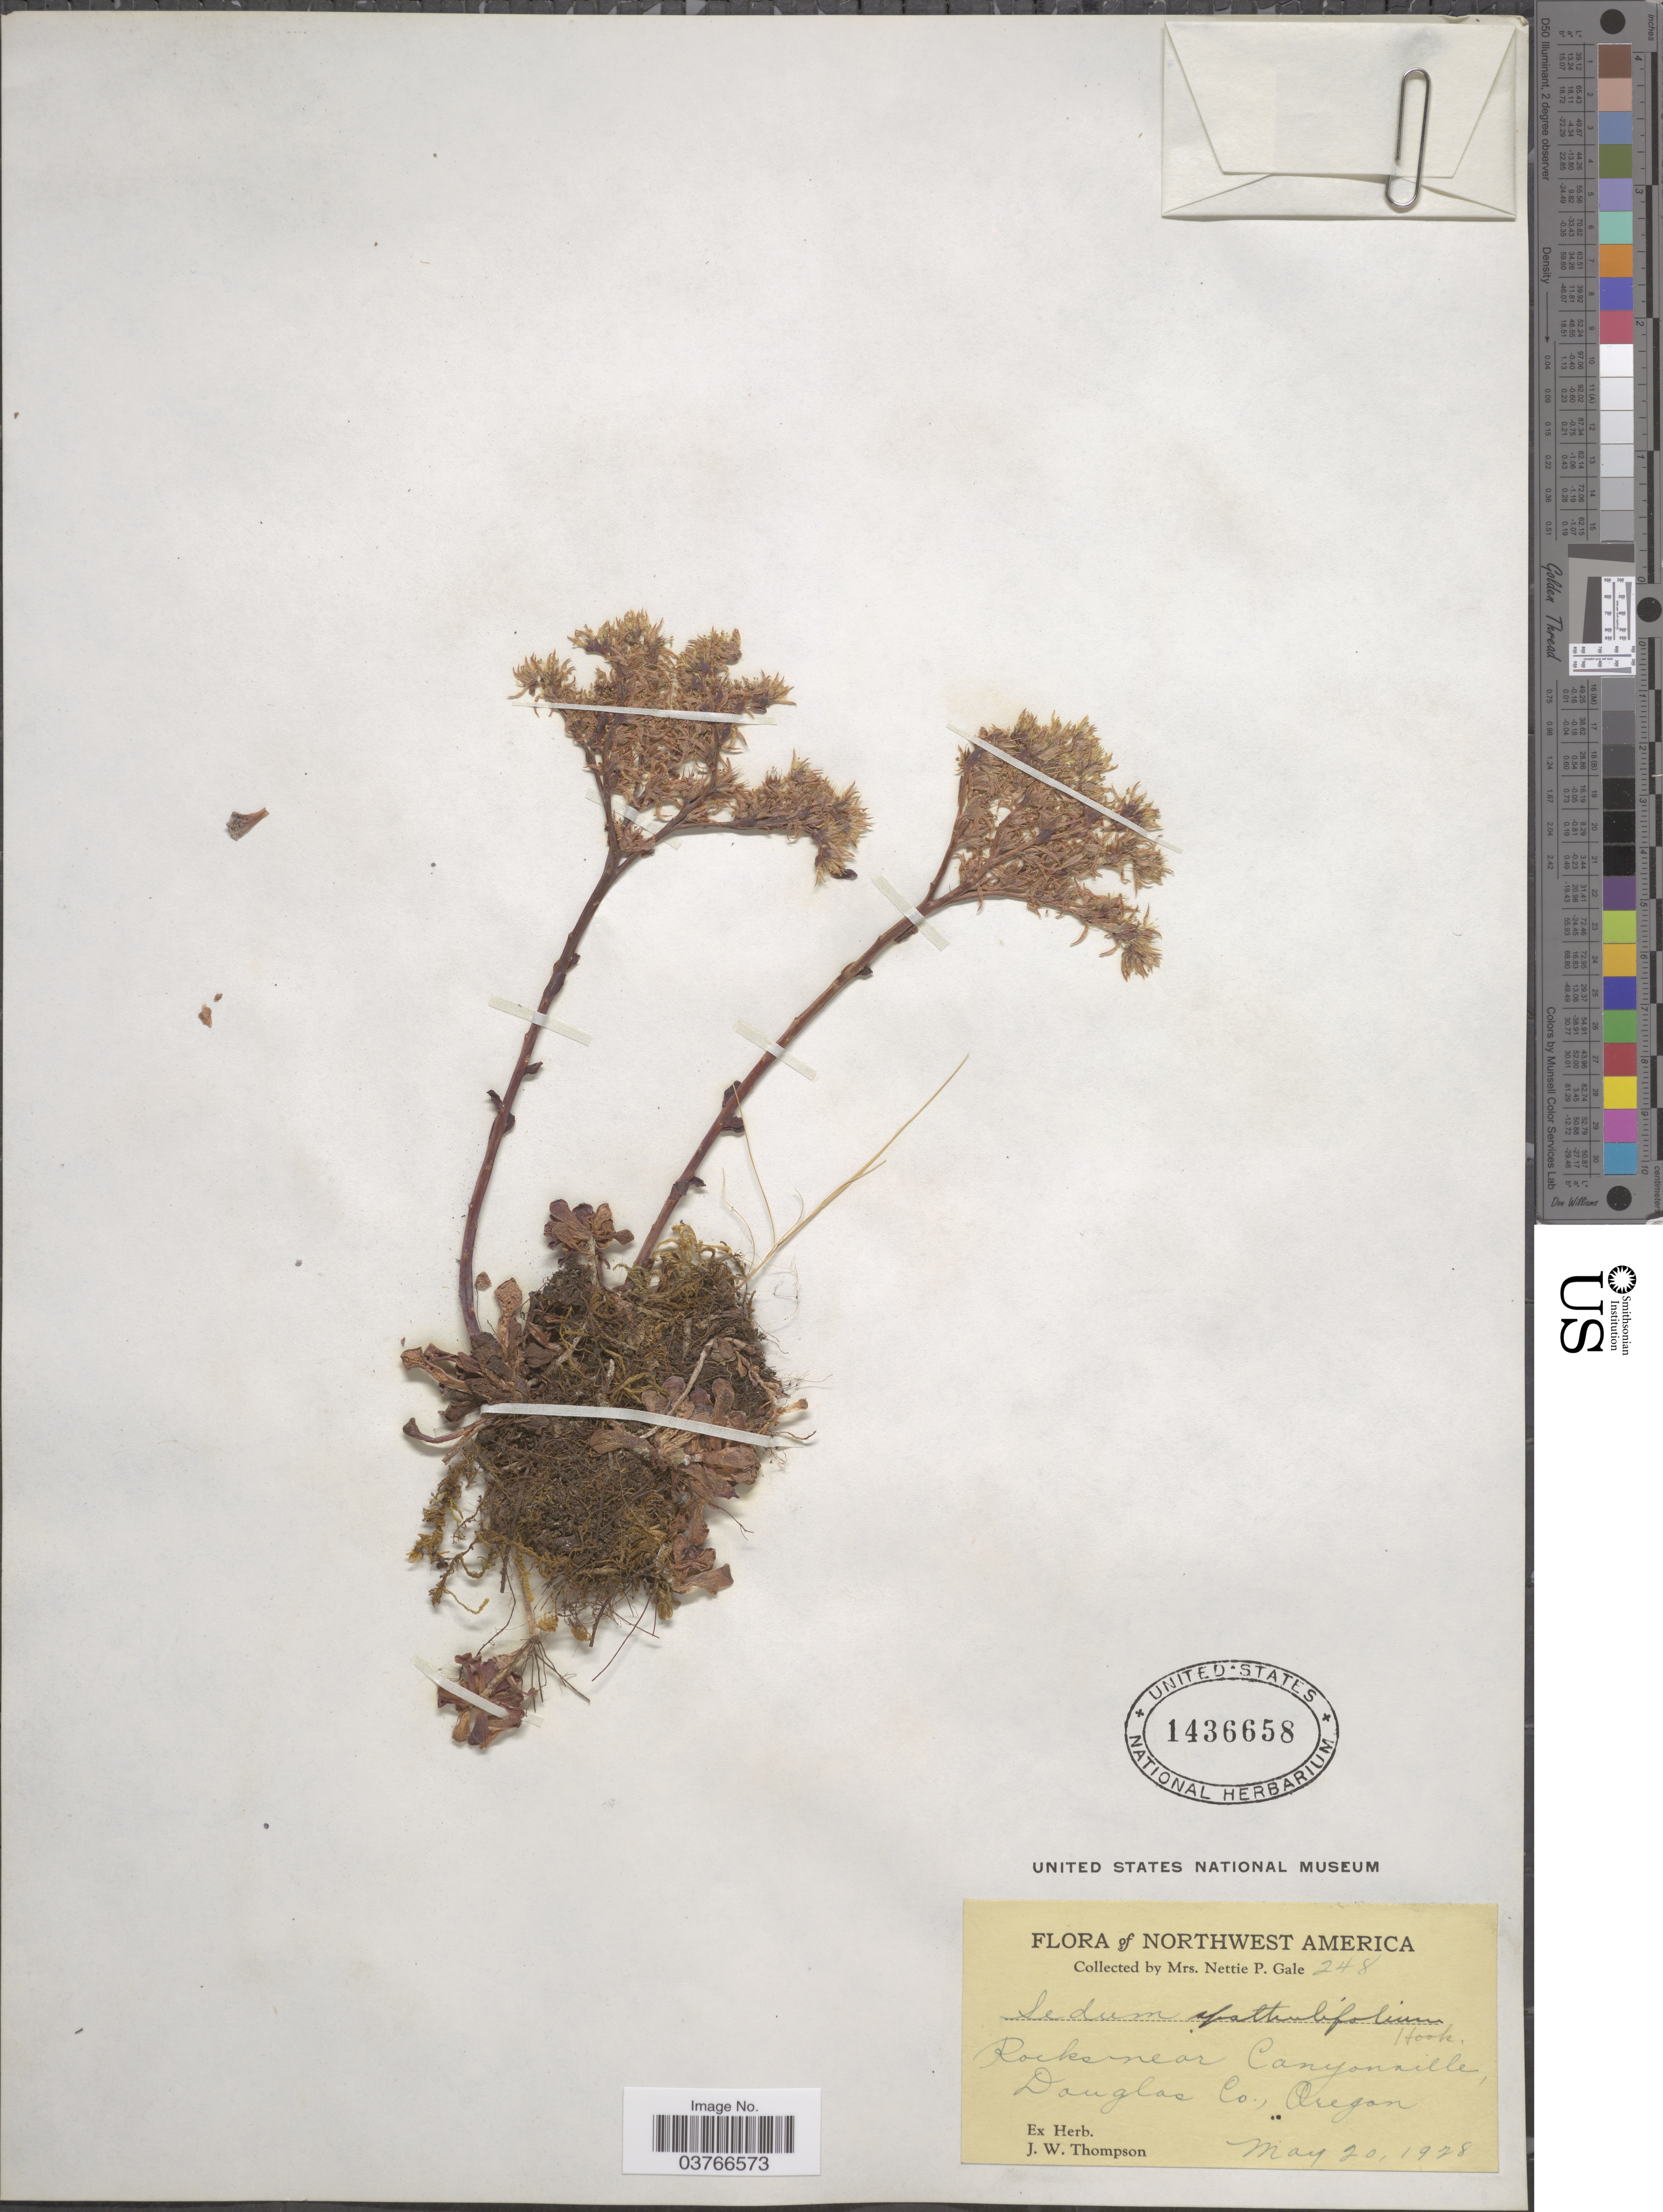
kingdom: Plantae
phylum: Tracheophyta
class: Magnoliopsida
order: Saxifragales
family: Crassulaceae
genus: Sedum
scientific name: Sedum spathulifolium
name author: Hook.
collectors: N. Gale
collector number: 248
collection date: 1928-05-20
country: United States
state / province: Oregon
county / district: Douglas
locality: Northwest America. Rocks near Canyonville, Douglas Co.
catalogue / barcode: US 1436658